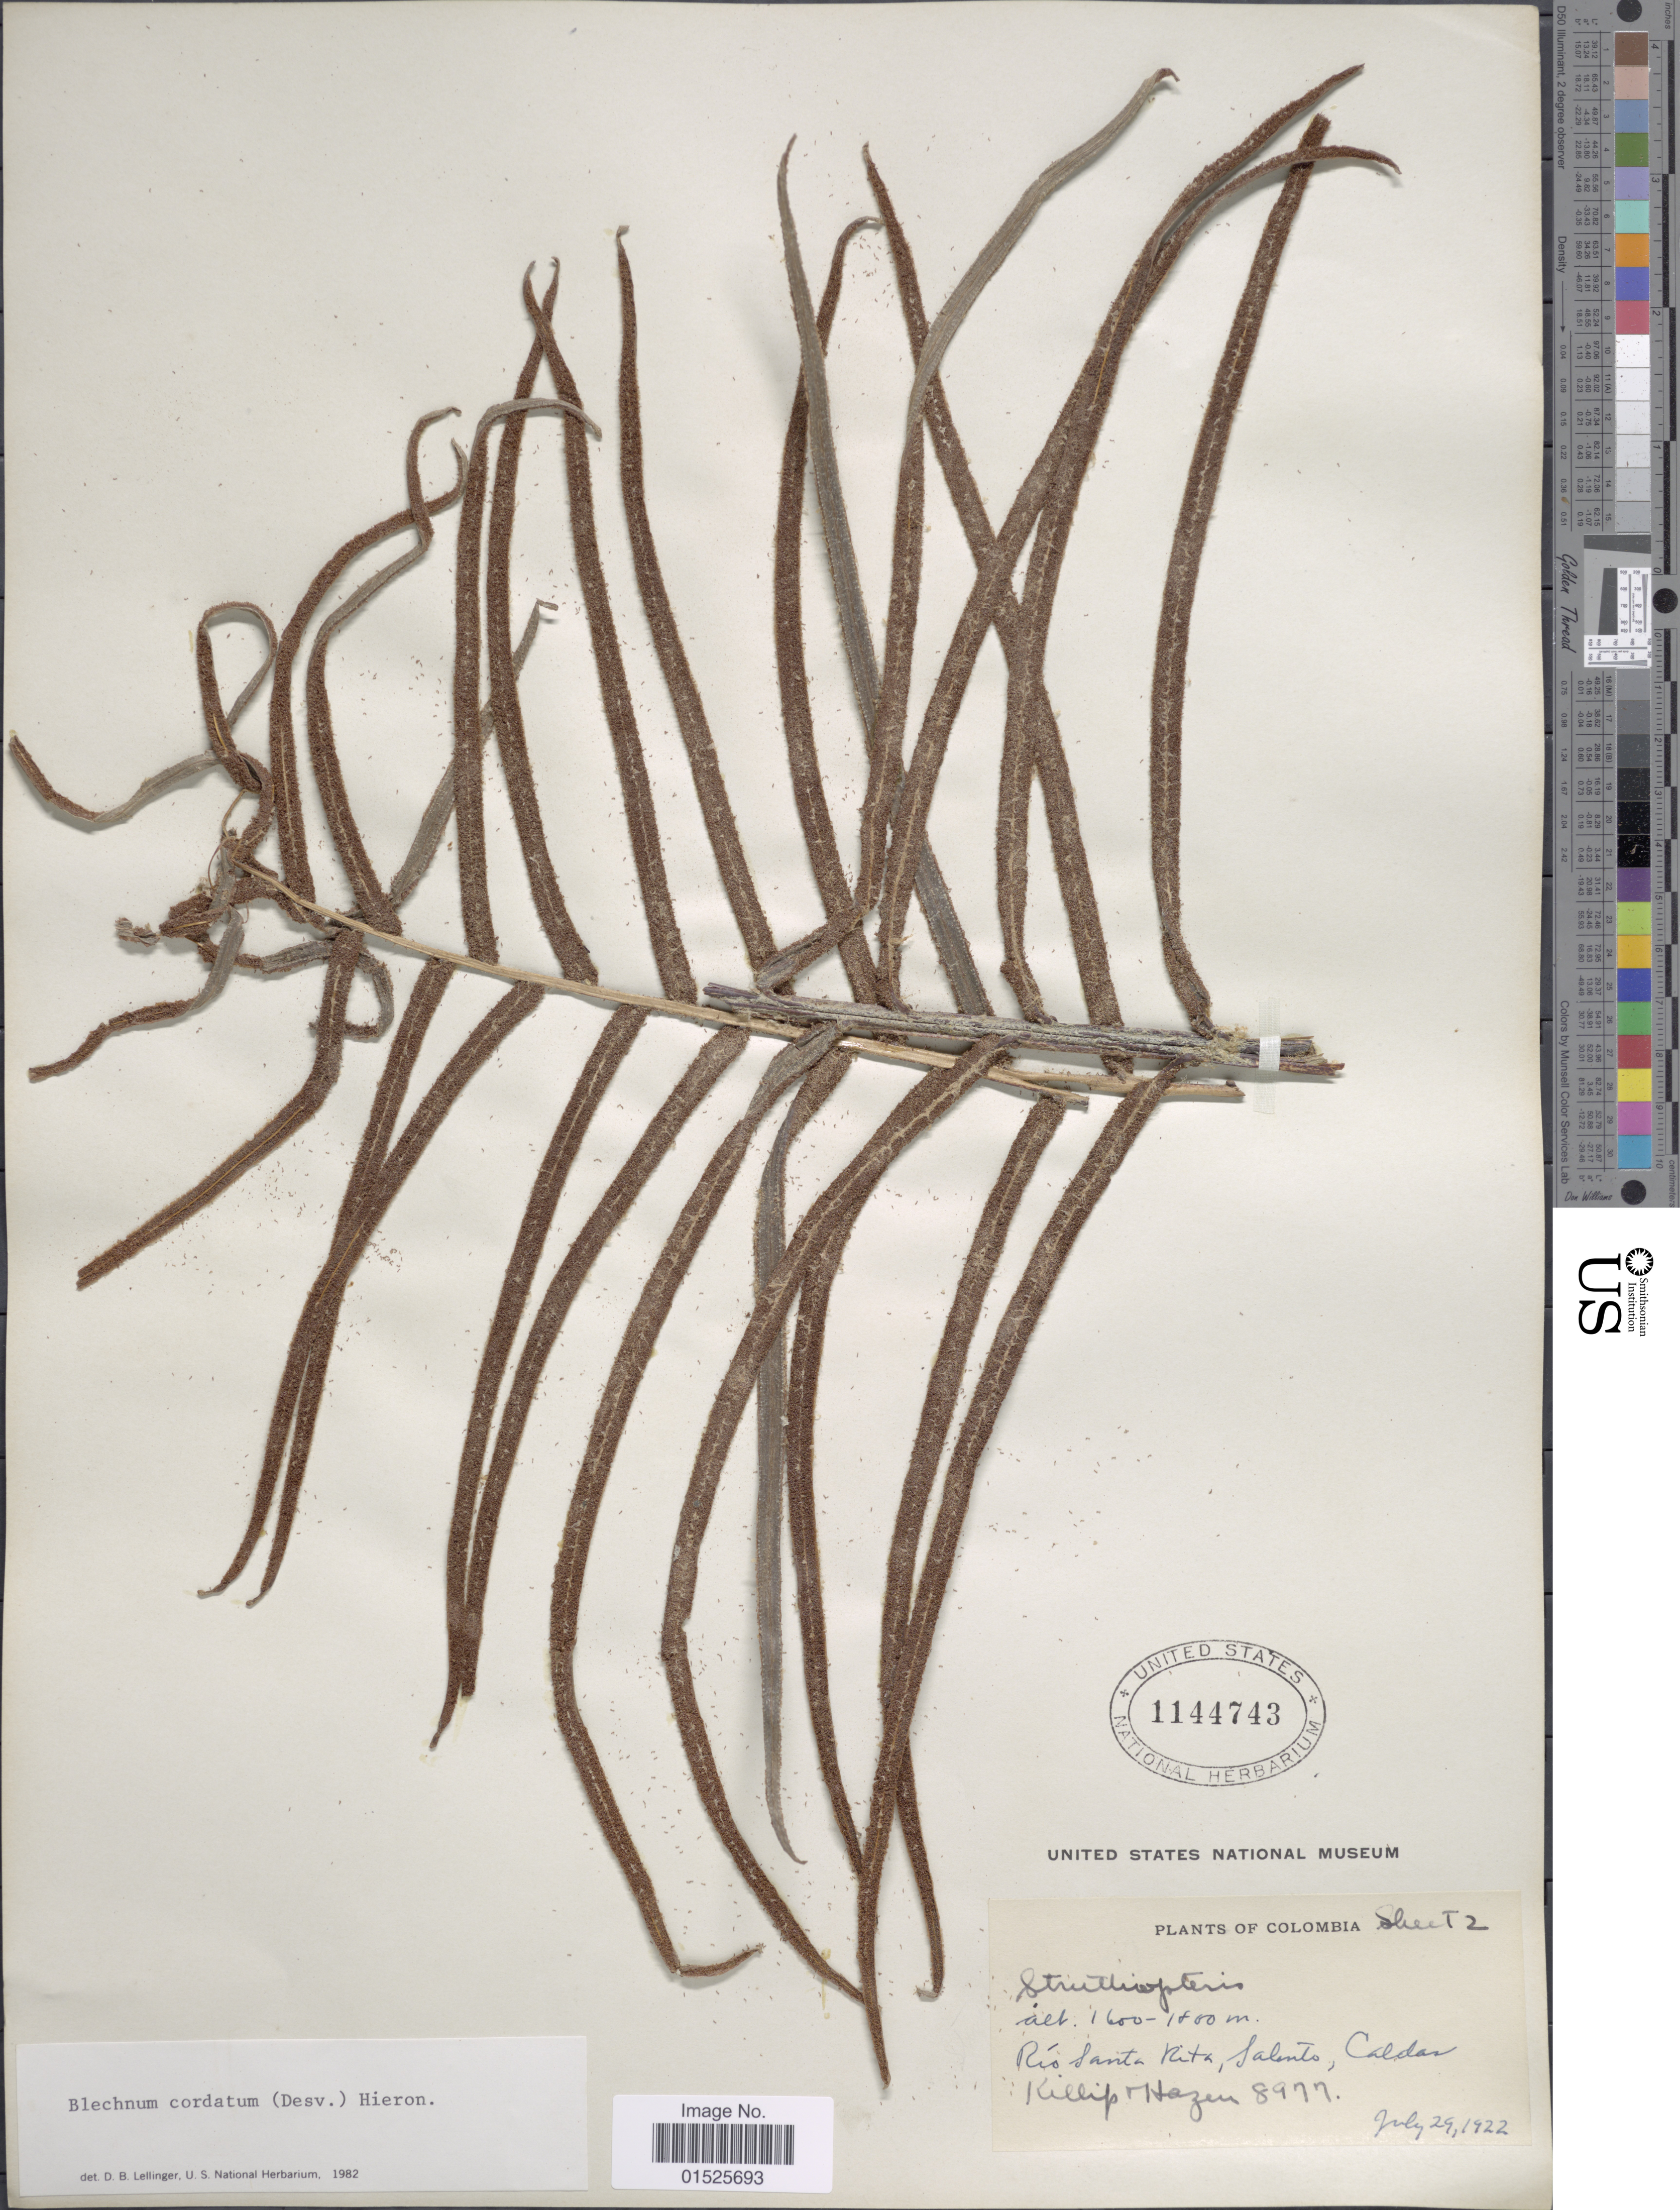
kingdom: Plantae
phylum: Tracheophyta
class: Polypodiopsida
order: Polypodiales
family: Blechnaceae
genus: Blechnum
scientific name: Blechnum cordatum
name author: (Desv.) Hieron.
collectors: Killip & Hazen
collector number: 8977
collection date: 1922-07-29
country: Colombia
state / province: Caldas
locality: Río Santa Rita, Salento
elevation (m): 1600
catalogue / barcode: US 1144743